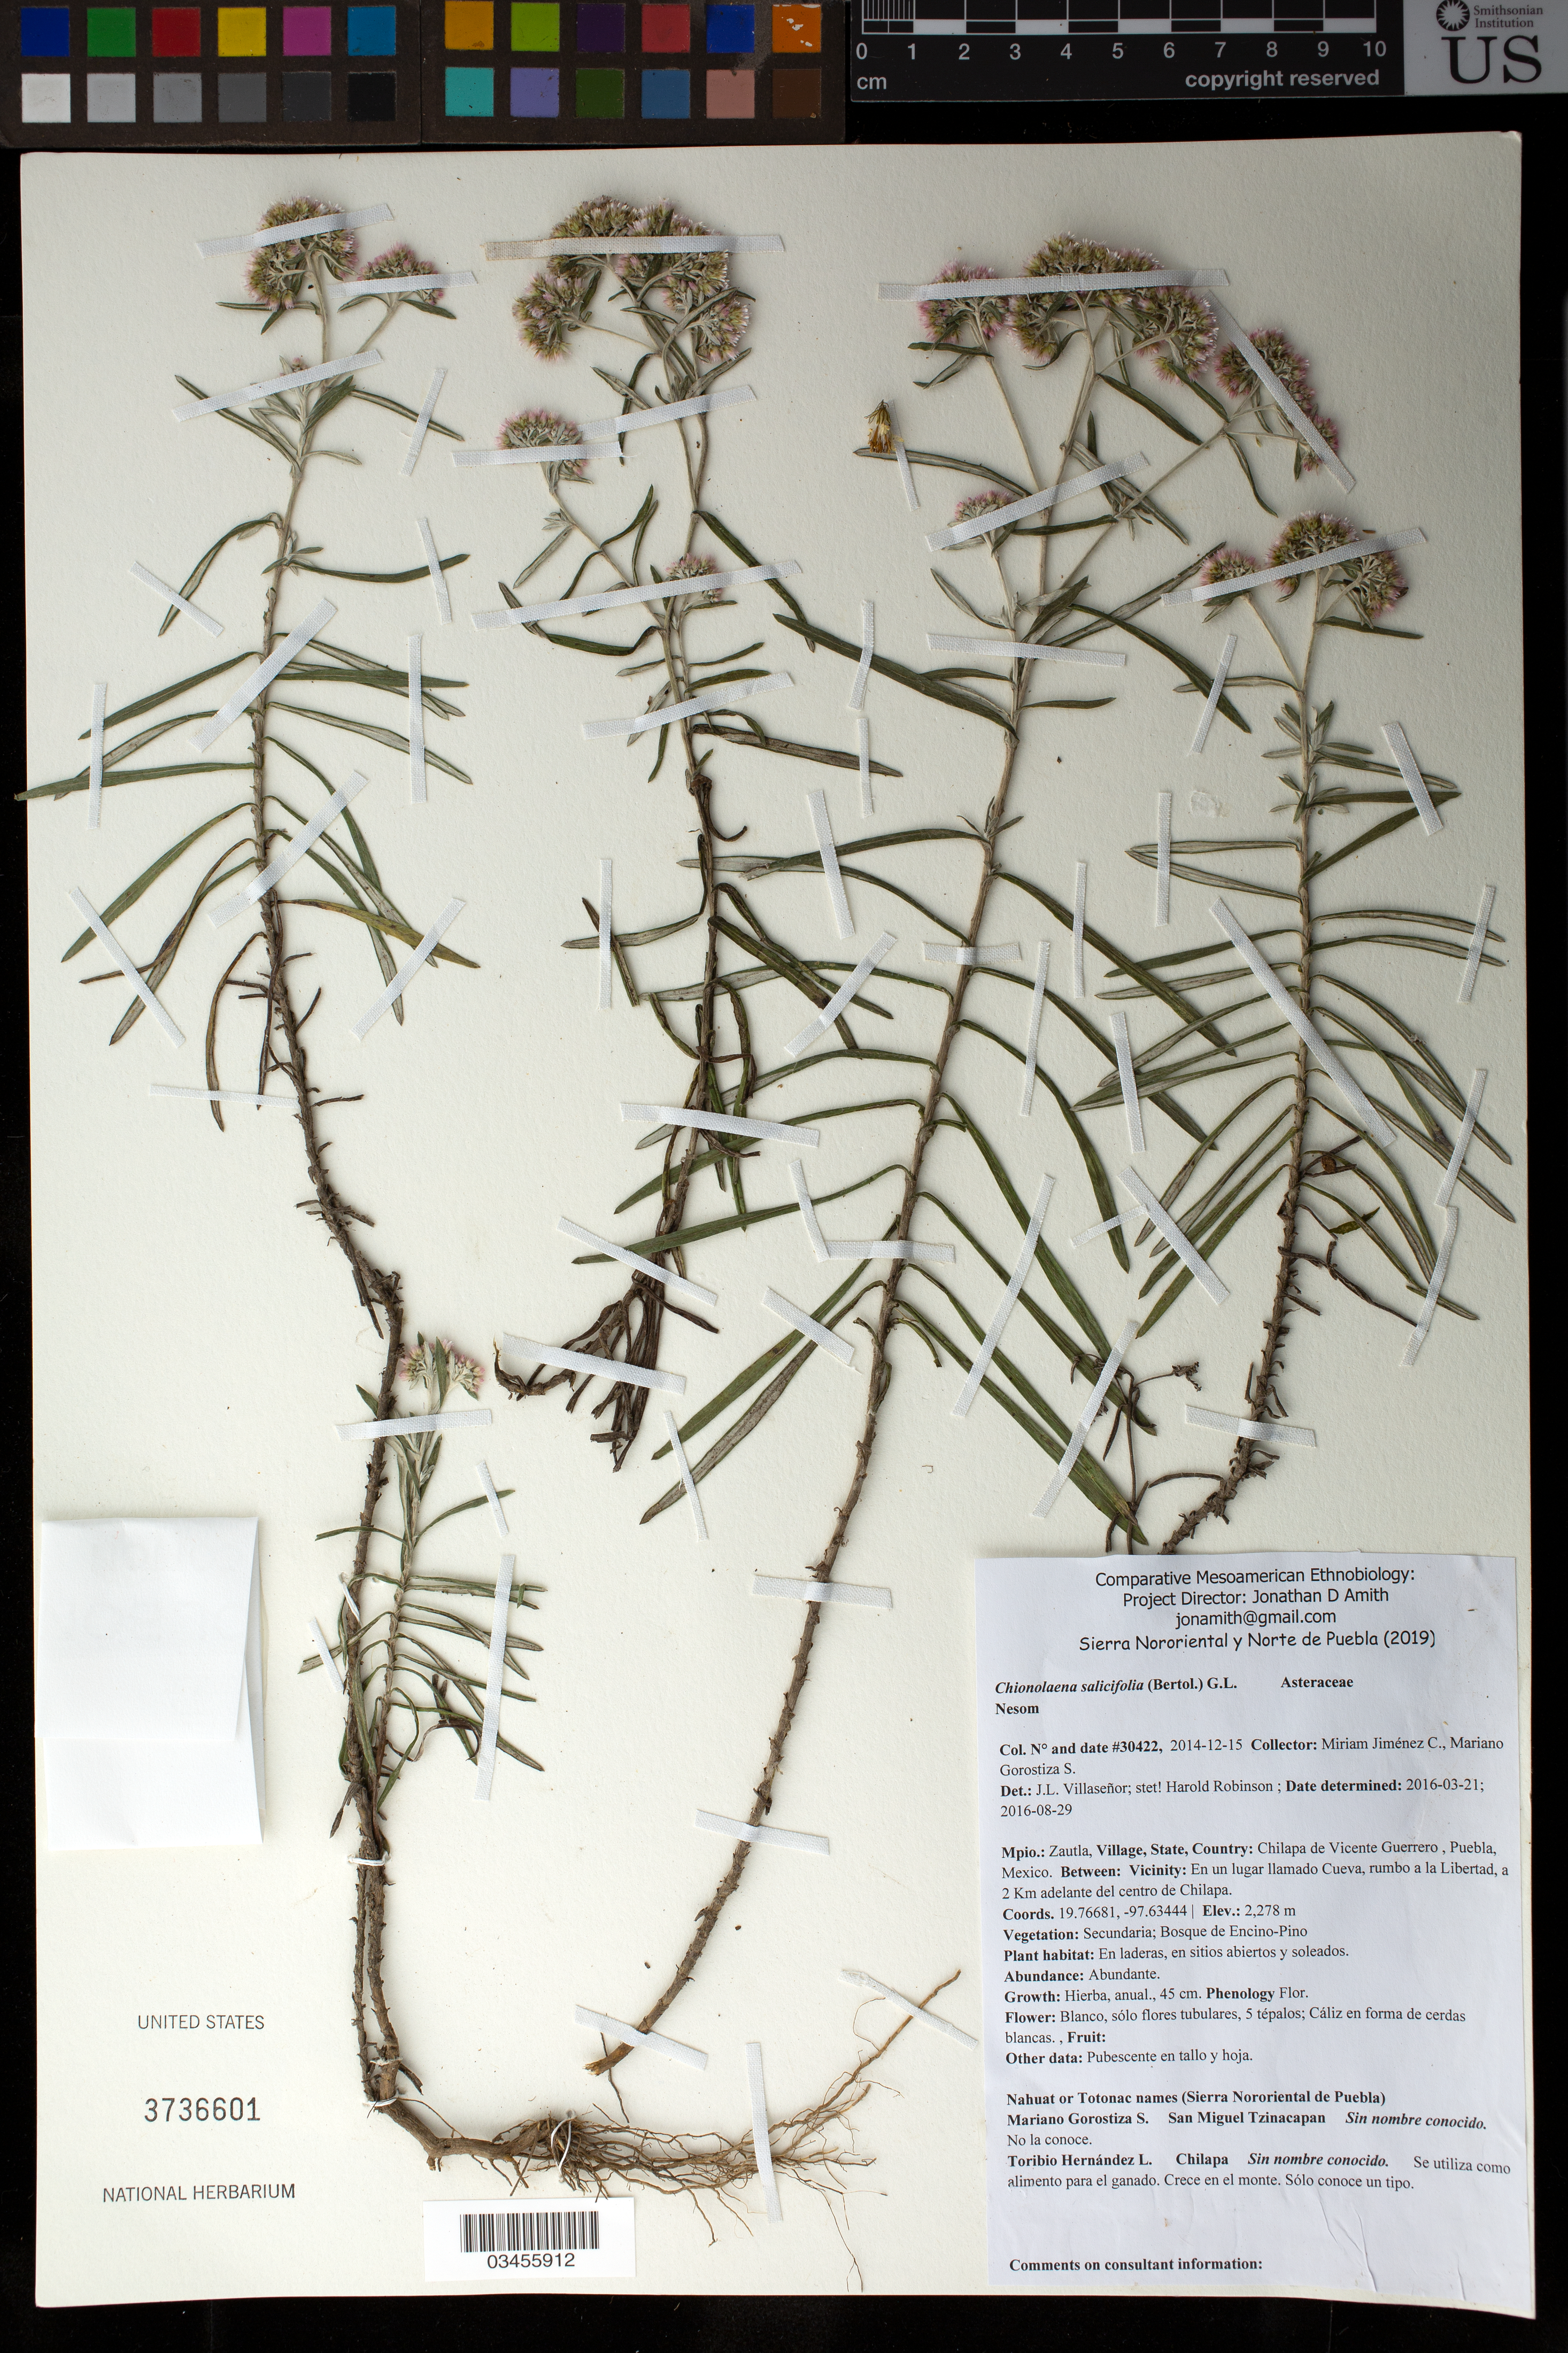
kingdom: Plantae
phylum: Tracheophyta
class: Magnoliopsida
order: Asterales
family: Asteraceae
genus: Chionolaena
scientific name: Chionolaena salicifolia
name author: (Bertol.) G.L. Nesom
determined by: Robinson, Harold E., (US)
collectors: M. Jiménez Chimil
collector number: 30422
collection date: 2014-12-15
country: México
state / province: Puebla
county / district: Zautla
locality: PUEBLO: Chilapa de Vicente Guerrero; LOCALIDAD EXACTA: En un lugar llamado Cueva, rumbo a la Libertad, a 2 Km adelante del centro de Chilapa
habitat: Bosque de encino-pino; en laderas, en sitios abiertos y soleados.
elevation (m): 2278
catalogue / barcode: US 3736601